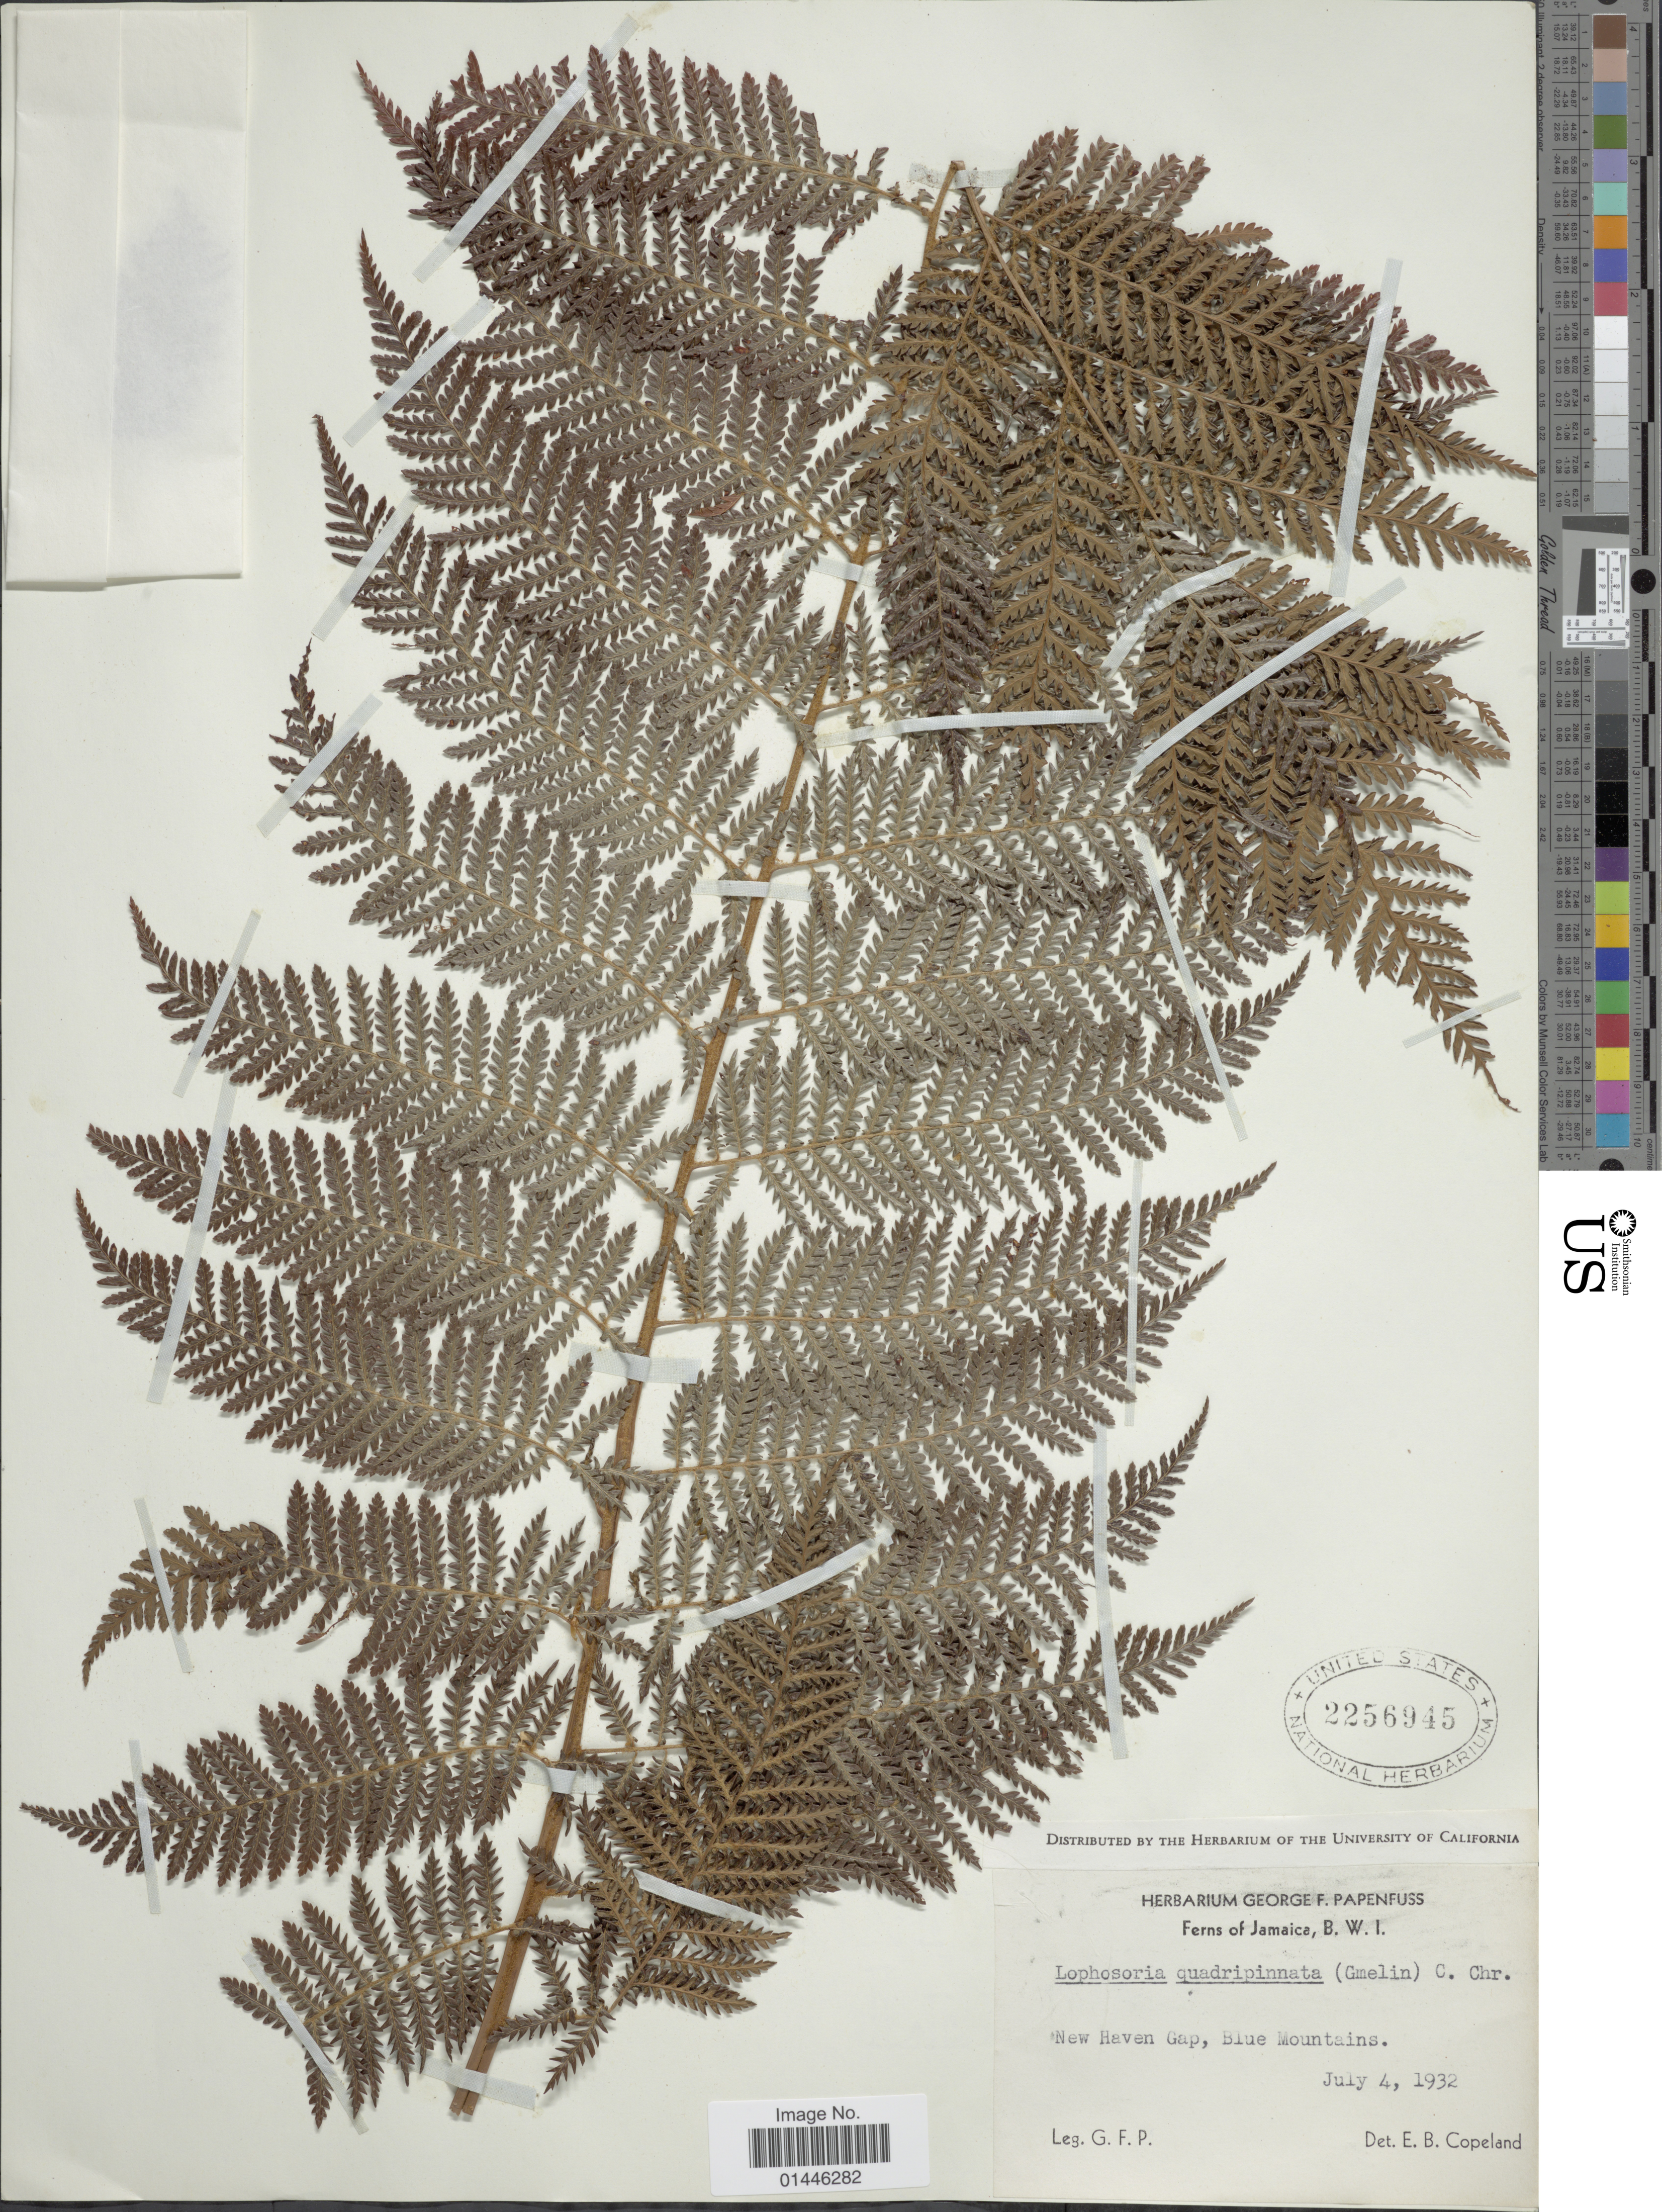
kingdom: Plantae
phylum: Tracheophyta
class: Polypodiopsida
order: Cyatheales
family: Dicksoniaceae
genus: Lophosoria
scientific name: Lophosoria quadripinnata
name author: (J.F. Gmel.) C. Chr.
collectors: G. Papenfuss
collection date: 1932-07-04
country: Jamaica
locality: Jamaica. B. W. I. New Haven Gap, Blue Mountains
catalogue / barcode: US 2256945